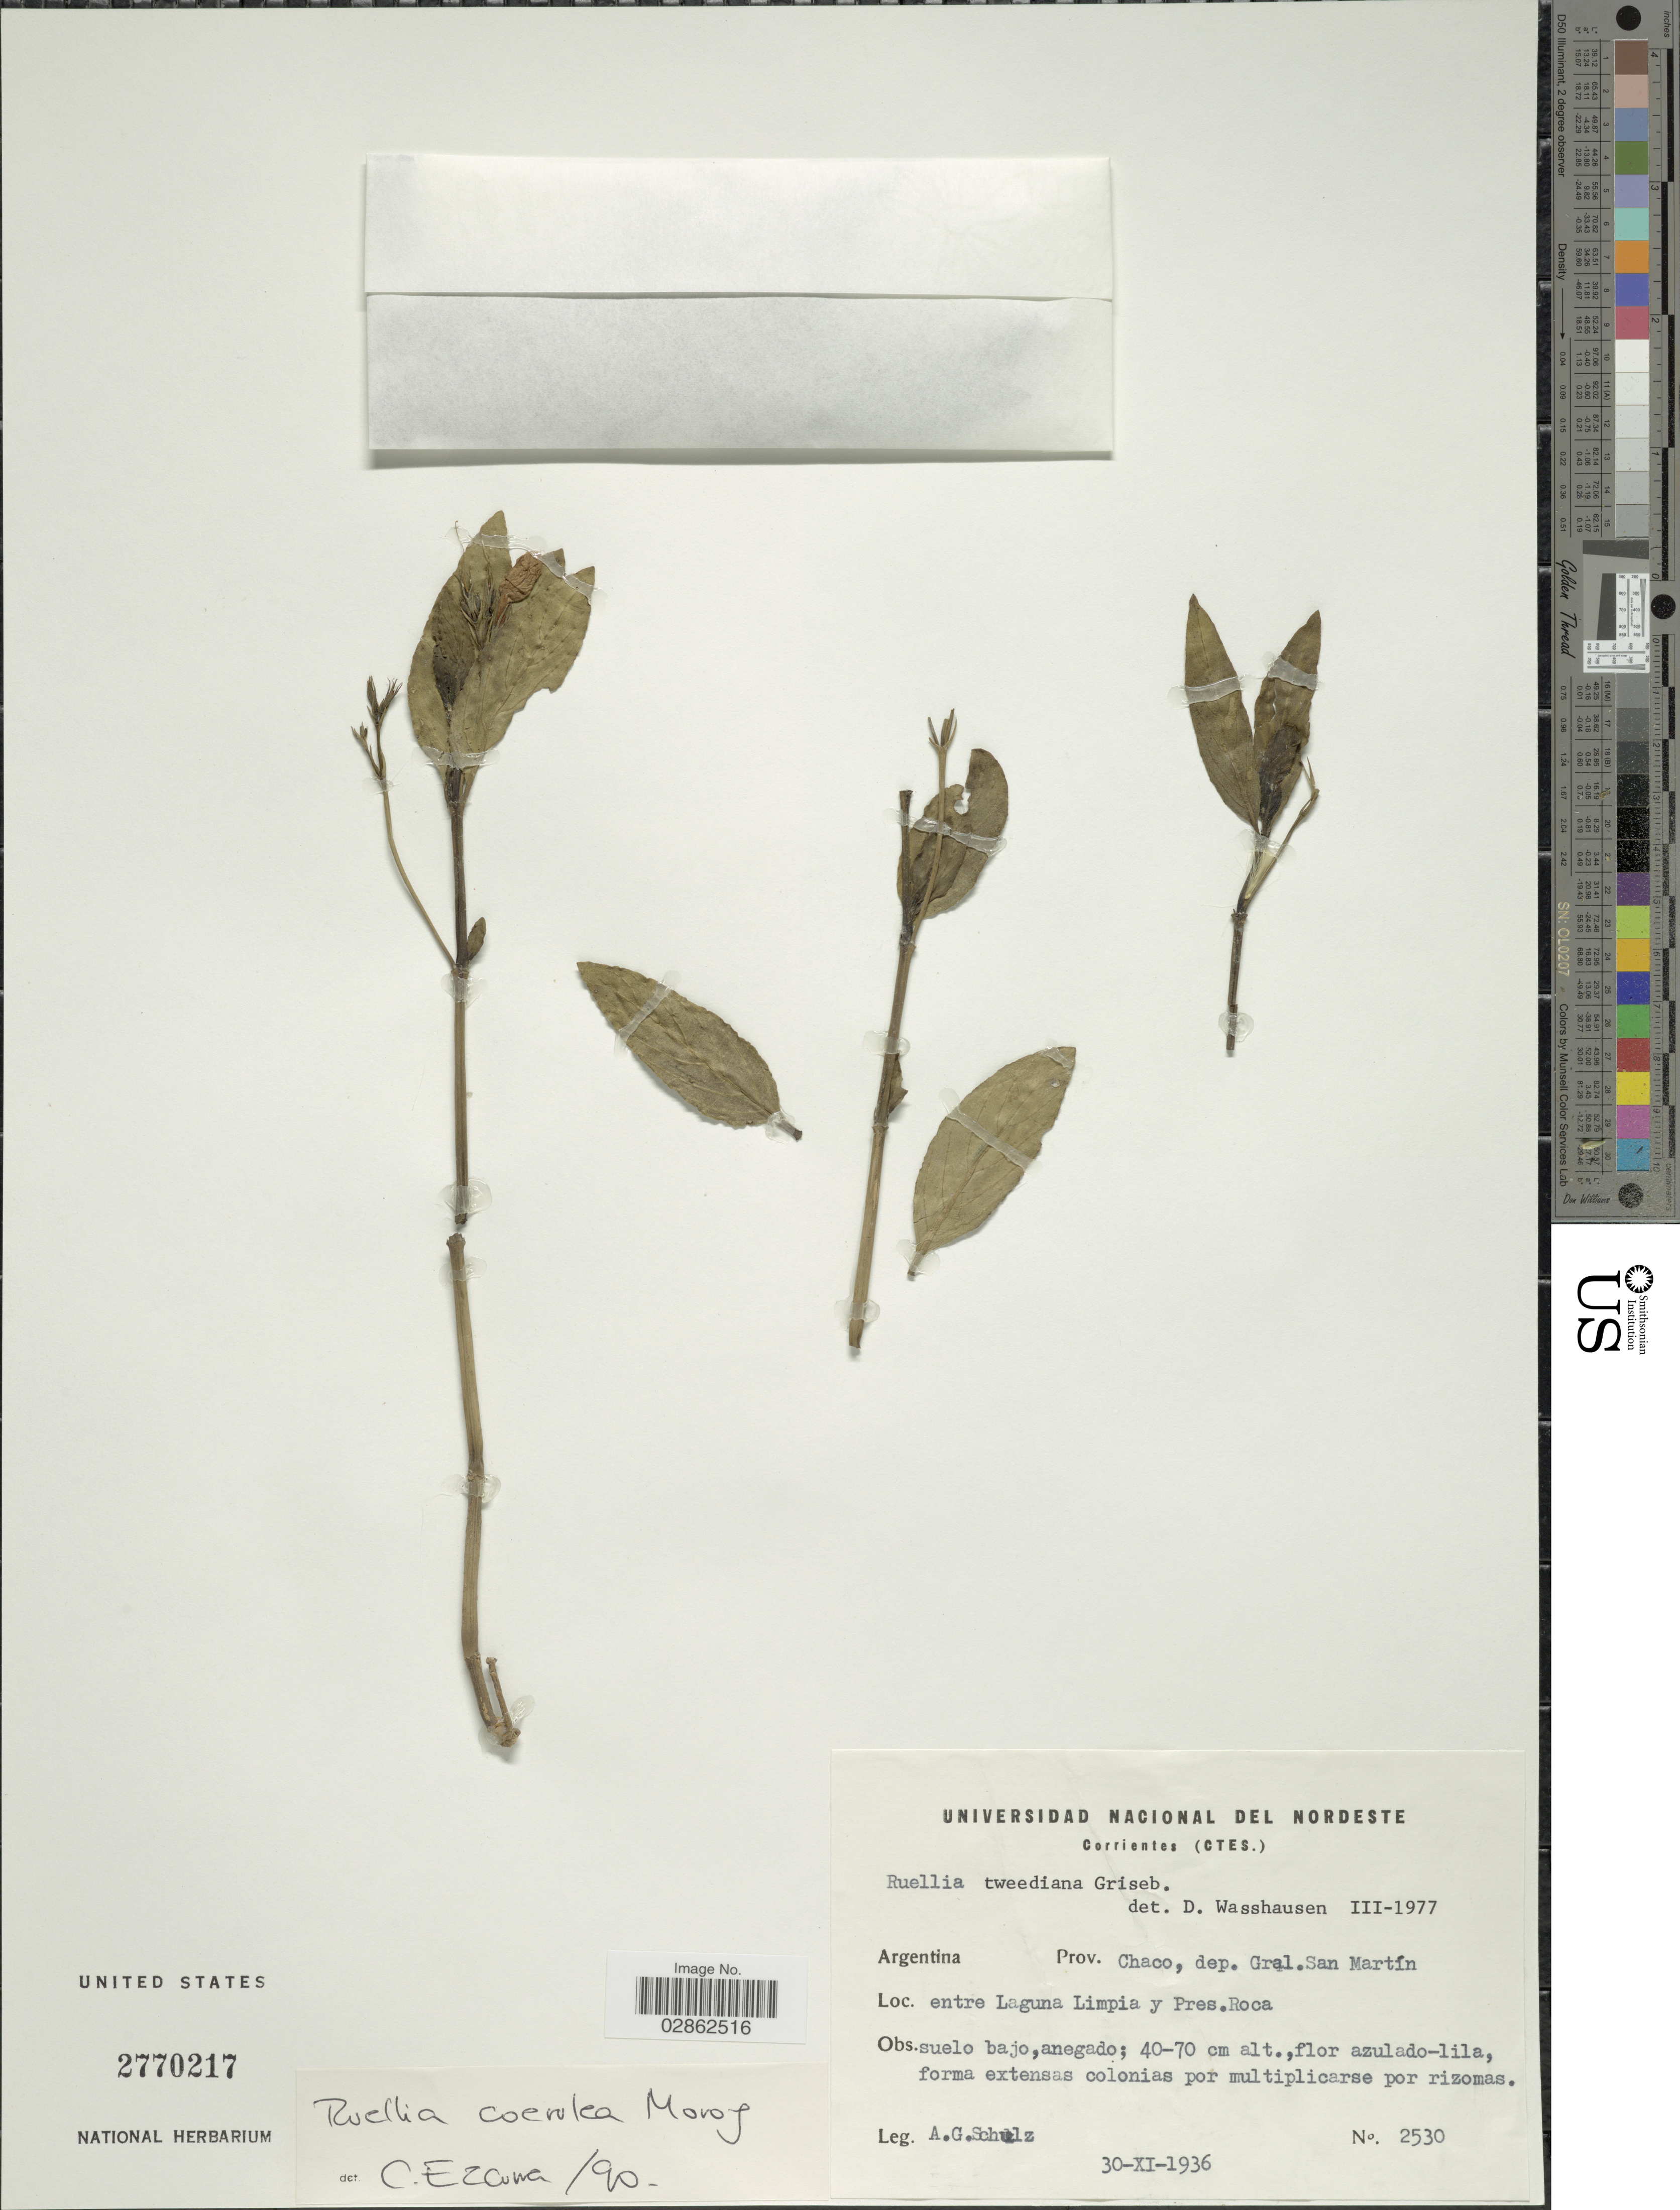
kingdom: Plantae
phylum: Tracheophyta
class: Magnoliopsida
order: Lamiales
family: Acanthaceae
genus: Ruellia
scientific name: Ruellia coerulea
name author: Morong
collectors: A. G. Schulz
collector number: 2530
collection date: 1936-11-30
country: Argentina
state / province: Chaco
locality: Dep. Gral. San Martín. Entre Laguna Limpia y Pres. Roca.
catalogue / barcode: US 2770217